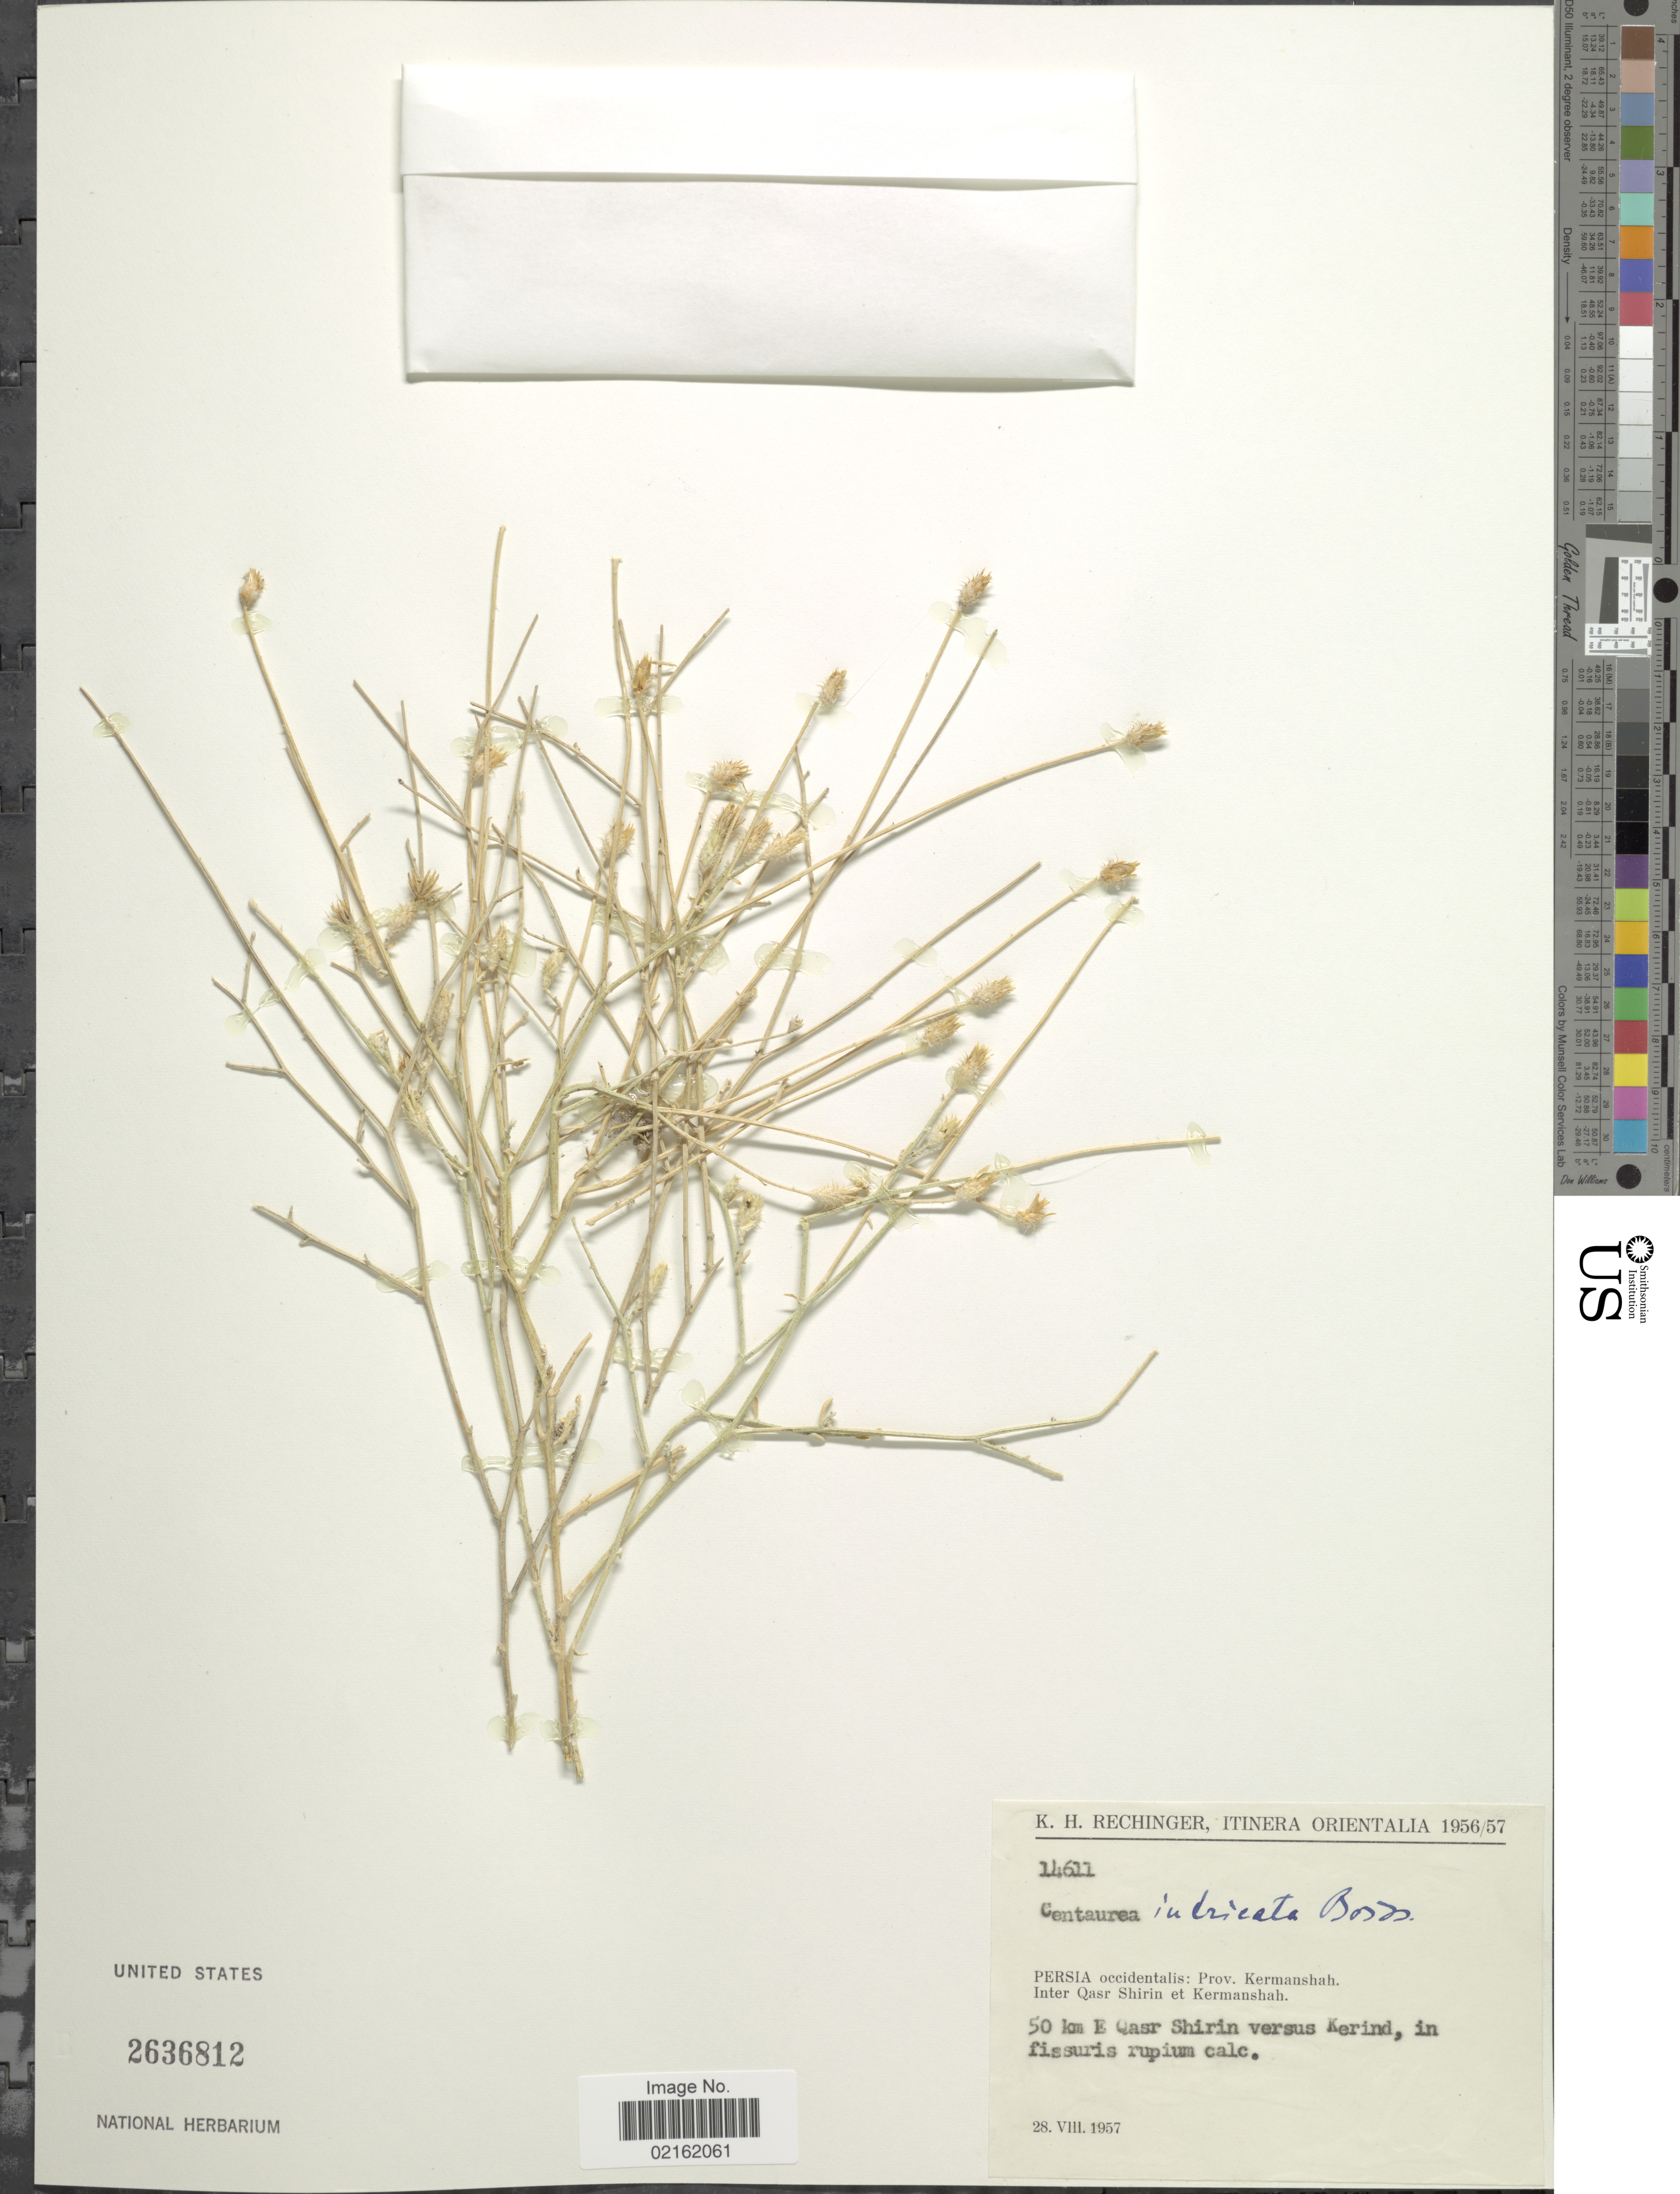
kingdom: Plantae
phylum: Tracheophyta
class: Magnoliopsida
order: Asterales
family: Asteraceae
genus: Centaurea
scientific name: Centaurea intricata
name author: Boiss.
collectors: K. H. Rechinger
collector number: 14611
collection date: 1957-08-28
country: Iran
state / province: Kerman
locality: Orientalia, Persia occidentalis: Inter Qasr Sherin et Kermanshah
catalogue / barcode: US 2636812